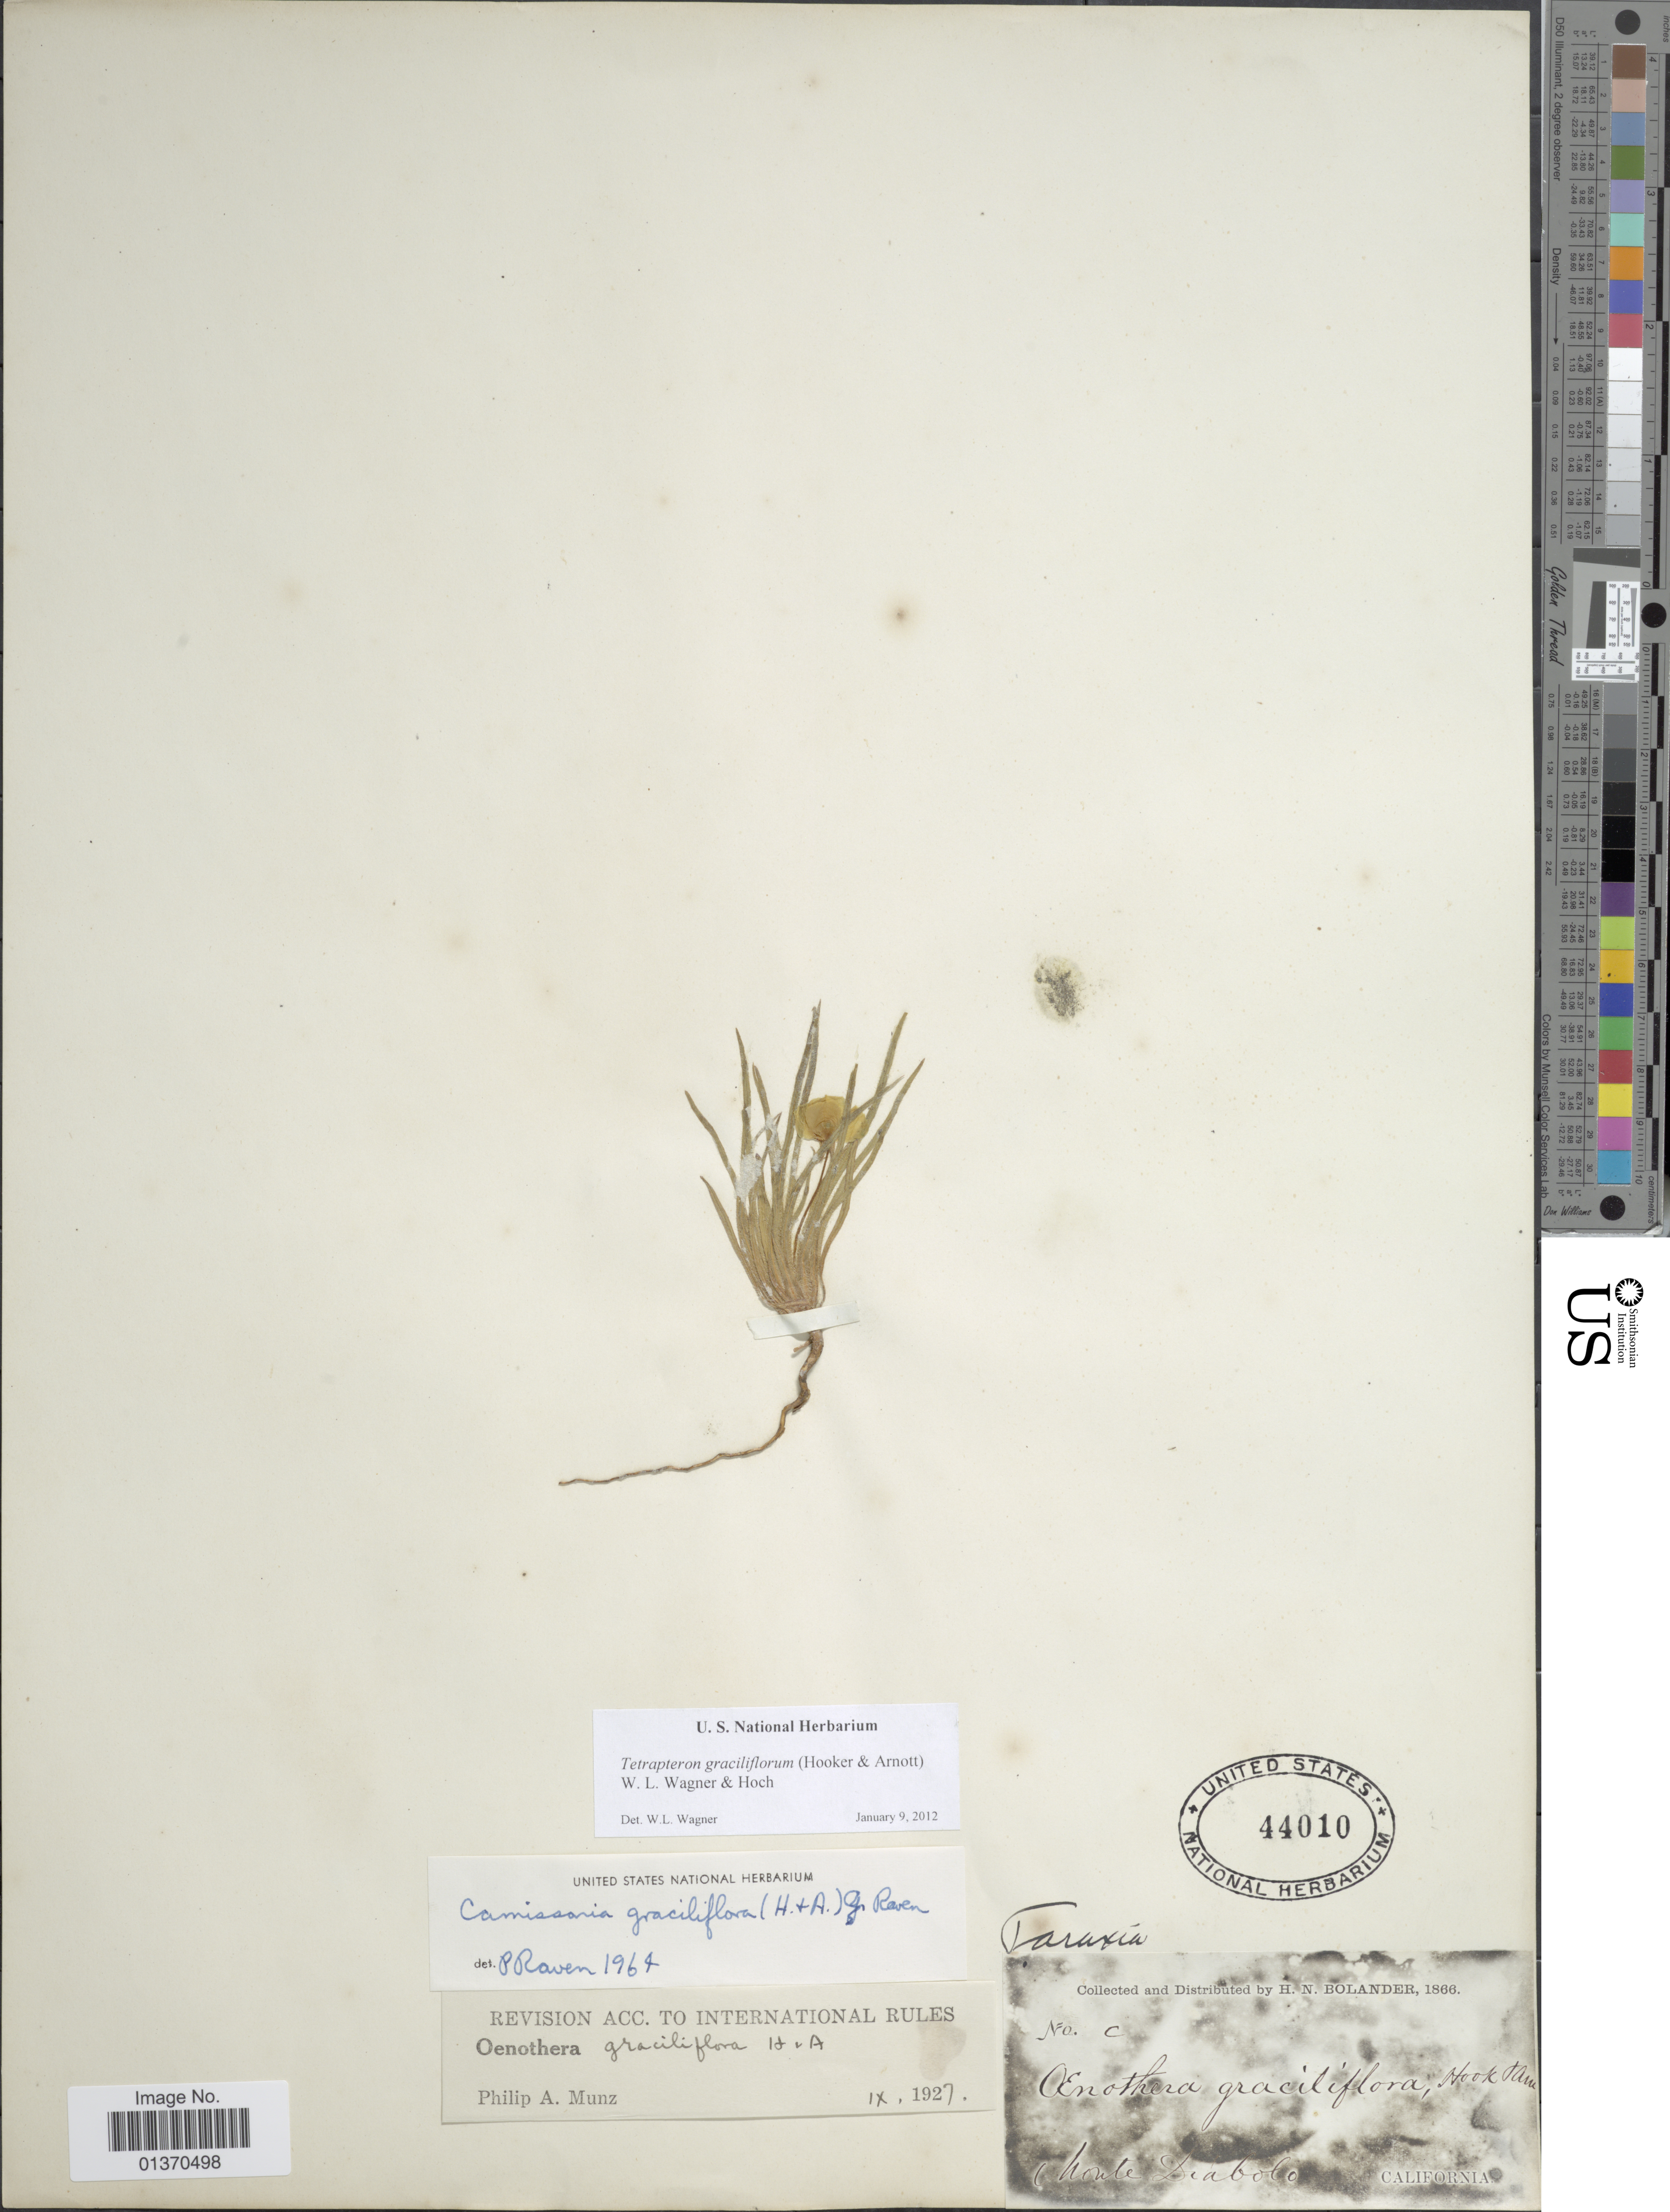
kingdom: Plantae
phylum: Tracheophyta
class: Magnoliopsida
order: Myrtales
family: Onagraceae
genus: Tetrapteron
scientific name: Tetrapteron graciliflorum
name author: (Hook. & Arn.) W.L. Wagner & Hoch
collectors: H. Bolander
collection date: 1866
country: United States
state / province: California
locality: Monte Diabolo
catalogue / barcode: US 44010